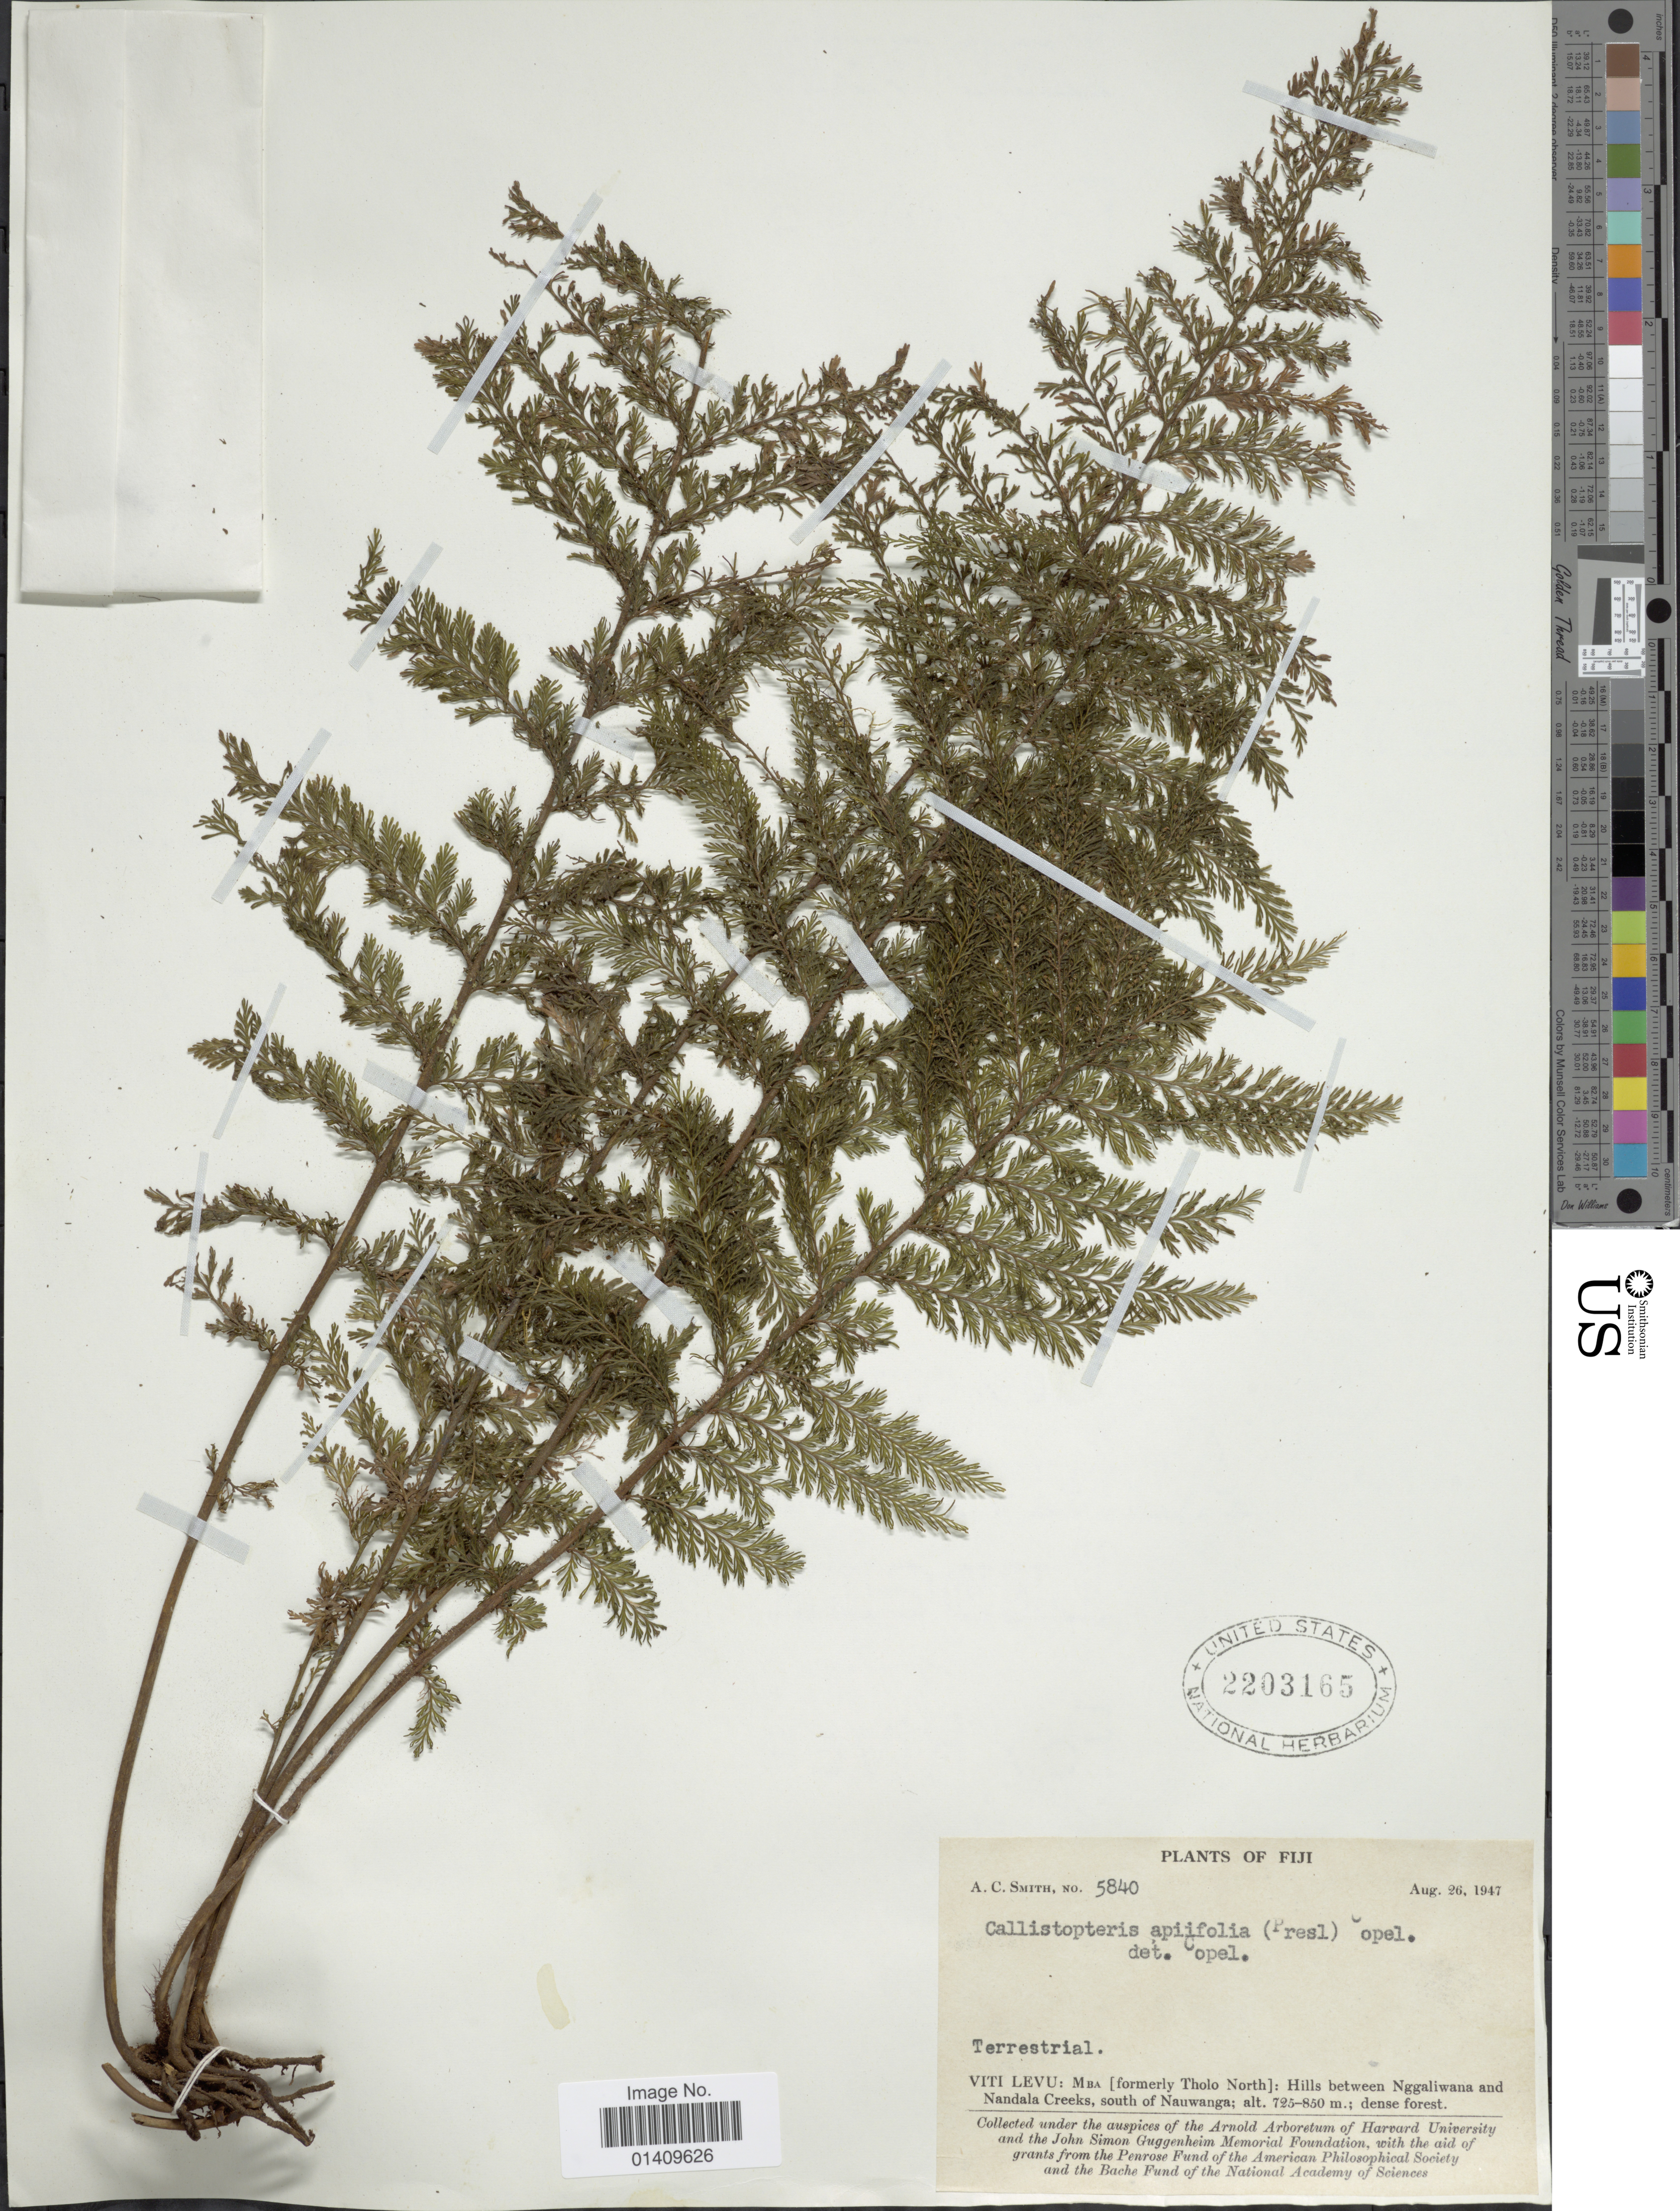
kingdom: Plantae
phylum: Tracheophyta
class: Polypodiopsida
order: Hymenophyllales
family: Hymenophyllaceae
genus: Callistopteris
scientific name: Callistopteris apiifolia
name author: (C. Presl) Copel.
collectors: A. C. Smith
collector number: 5840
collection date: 1947-08-26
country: Fiji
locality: Fiji Viti Levu: Mba formerly Tholo North: Hills between Nggaliwana and Nandala Creeks south of Nauwanga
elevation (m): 725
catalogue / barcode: US 2203165